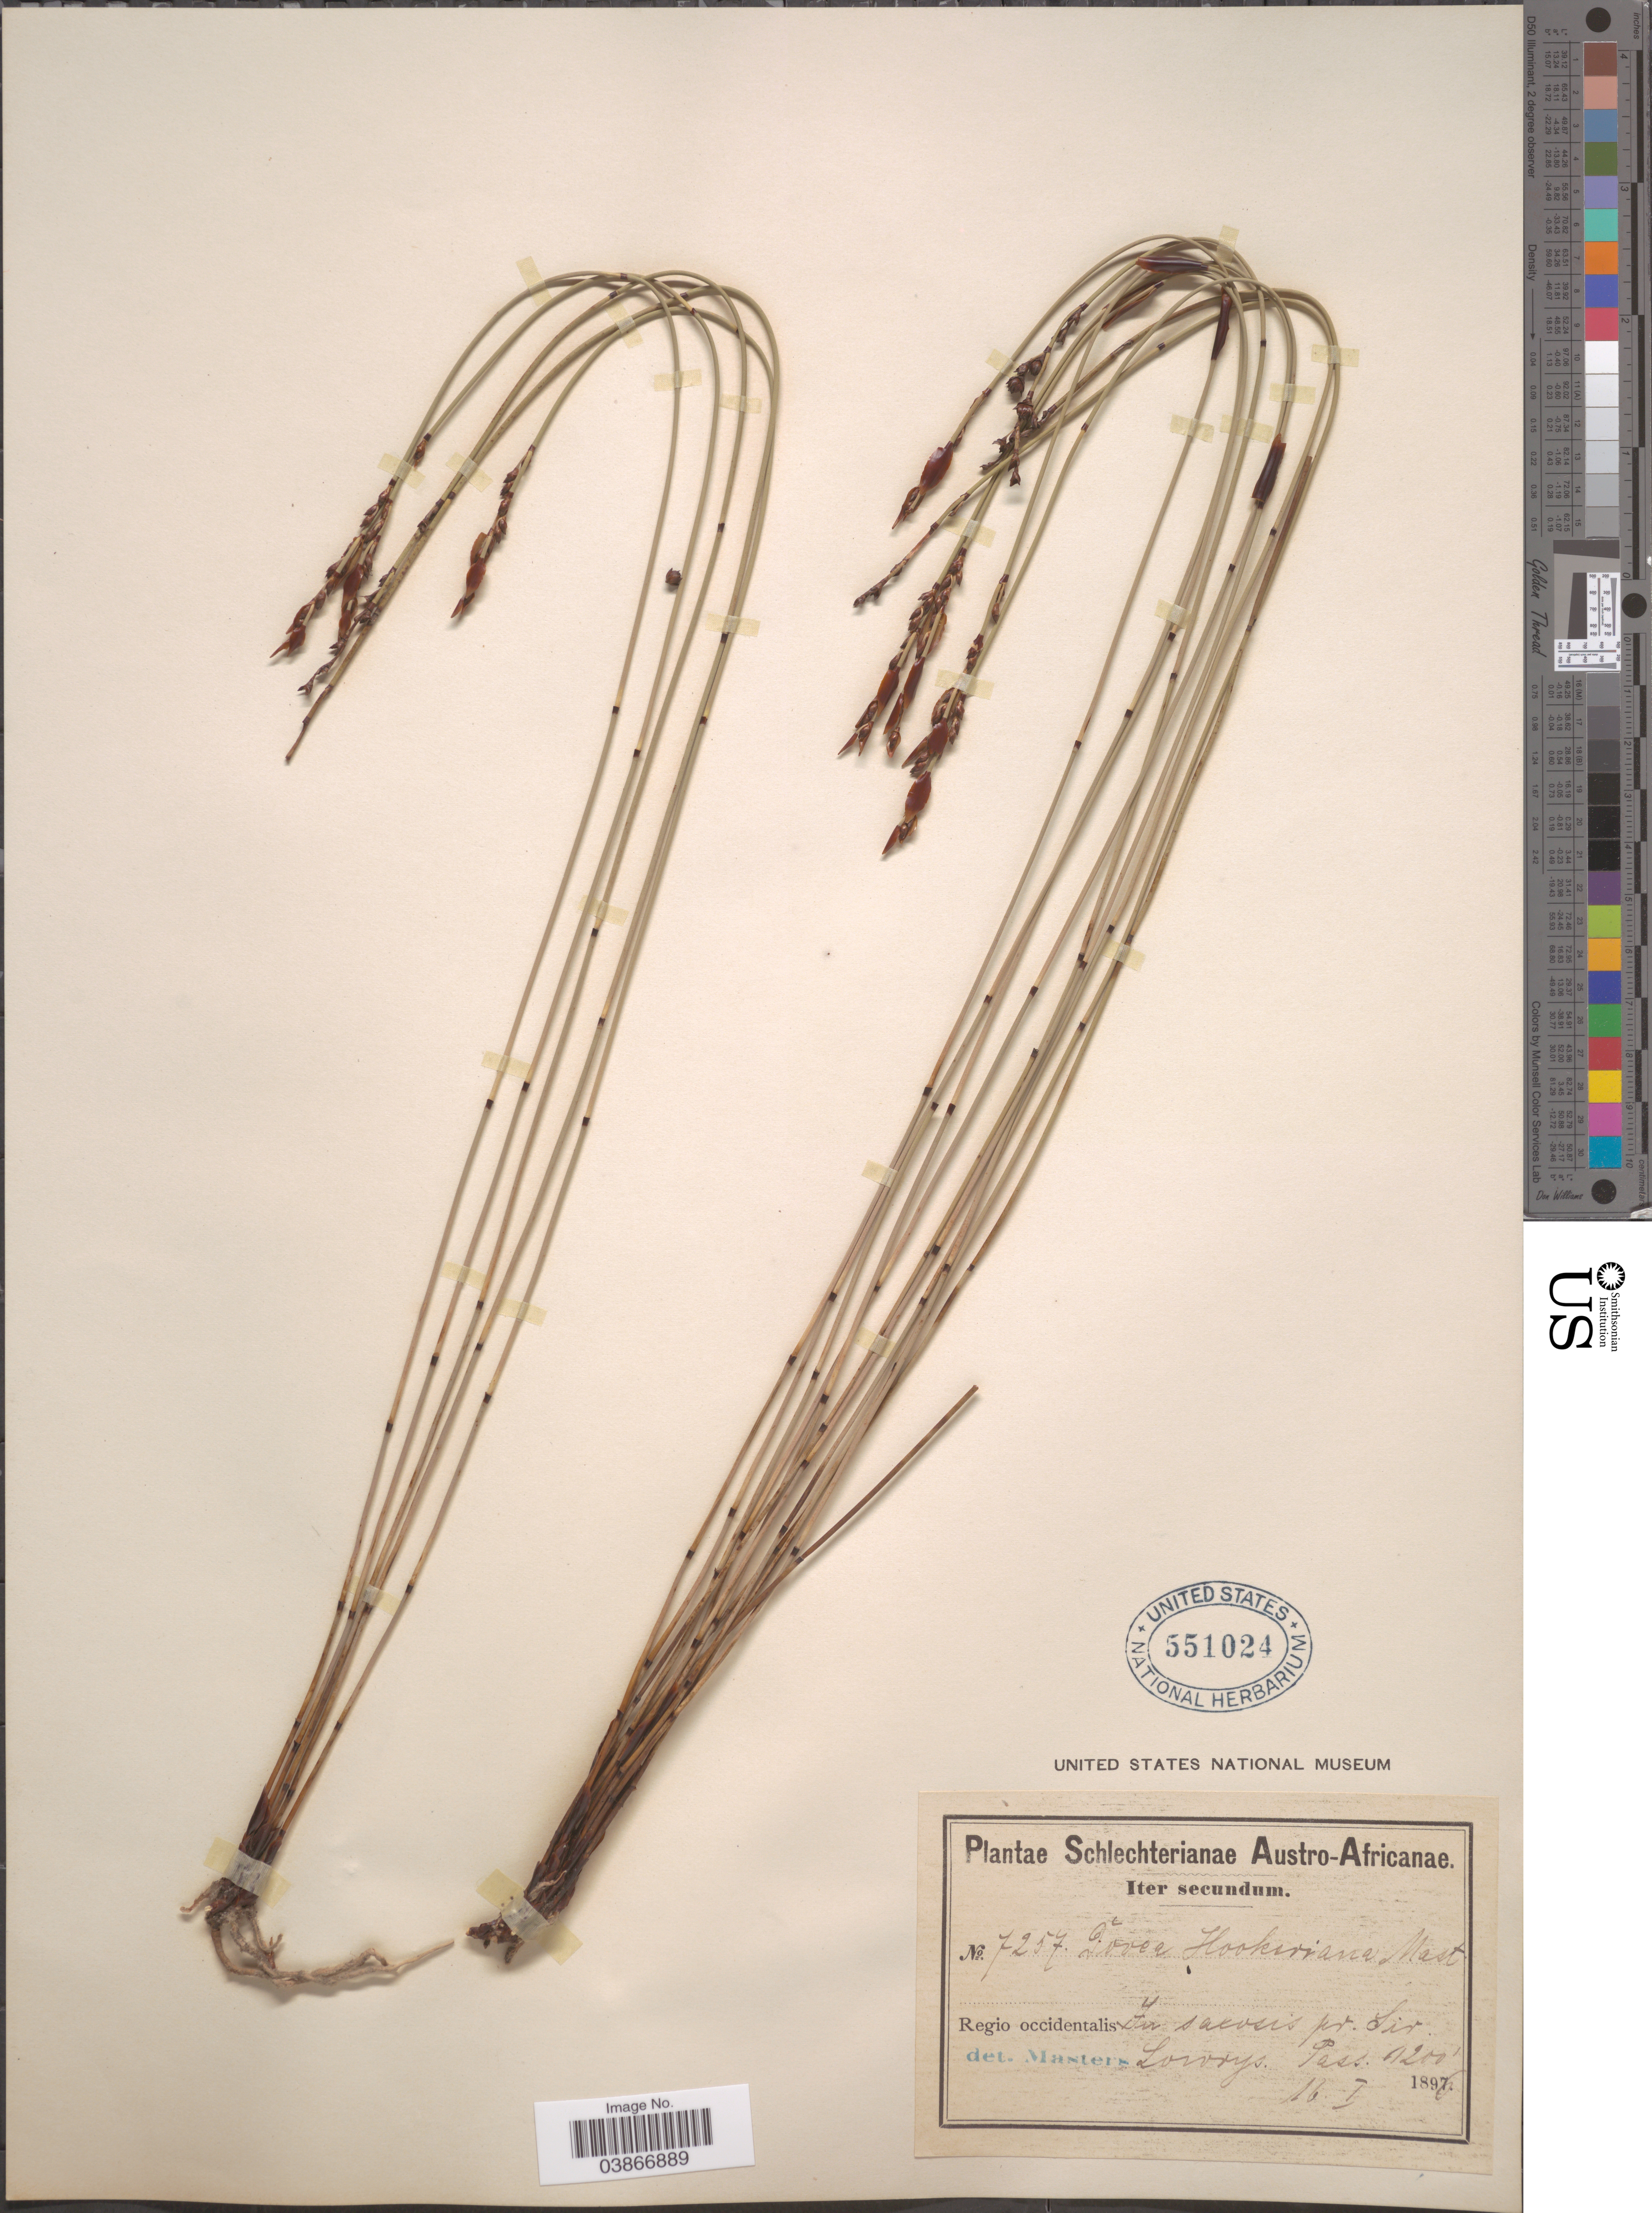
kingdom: Plantae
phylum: Tracheophyta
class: Liliopsida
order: Poales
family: Restionaceae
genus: Elegia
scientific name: Elegia hookeriana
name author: (Mast.) Moline & H.P. Linder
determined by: Strong, Mark T., (BOT), Smithsonian Institution - National Museum of Natural History (UNITED STATES)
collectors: Schlechter, --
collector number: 7257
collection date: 1896-02-16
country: South Africa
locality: Austro-Africanae. Regio occidentalis. In saxosis pr. Sir Lowrys Pass.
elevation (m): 366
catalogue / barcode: US 551024